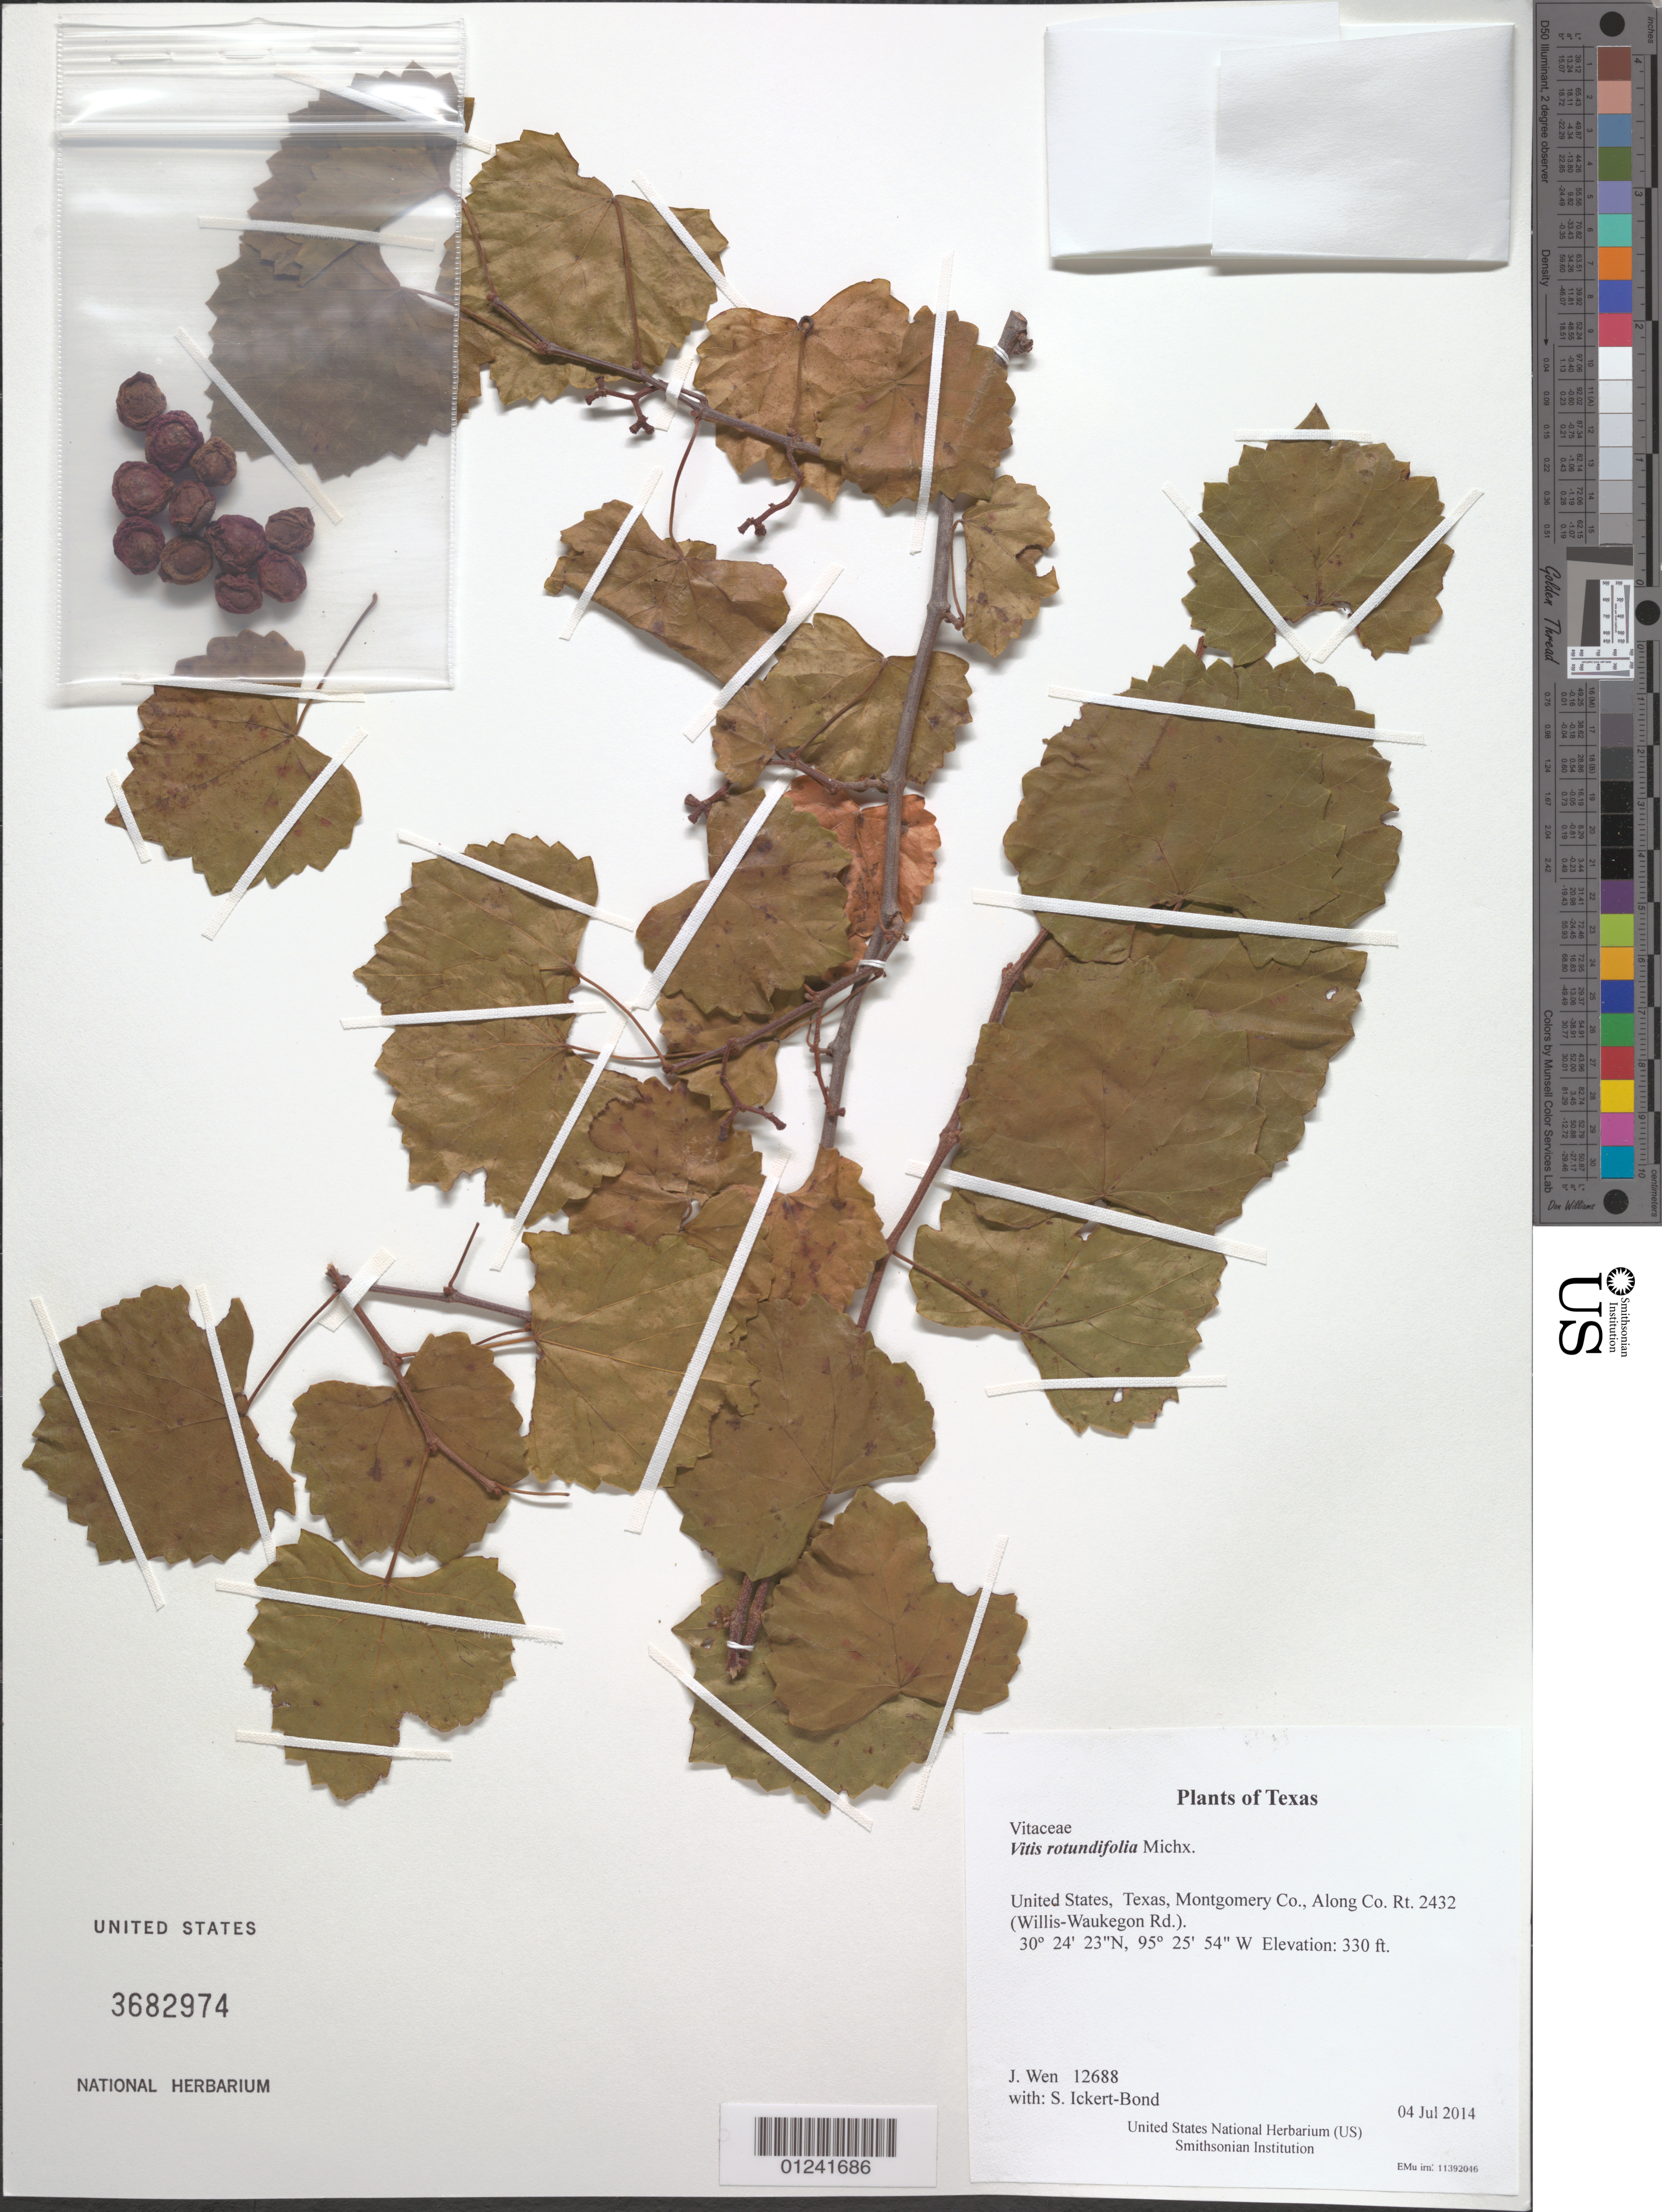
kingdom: Plantae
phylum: Tracheophyta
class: Magnoliopsida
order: Vitales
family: Vitaceae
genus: Vitis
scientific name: Vitis rotundifolia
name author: Michx.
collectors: J. Wen & S. Ickert-Bond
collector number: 12688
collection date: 2014-07-04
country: United States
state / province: Texas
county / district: Montgomery Co.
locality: Along Co. Rt. 2432 (Willis-Waukegon Rd.)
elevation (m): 101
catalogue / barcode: US 3682974